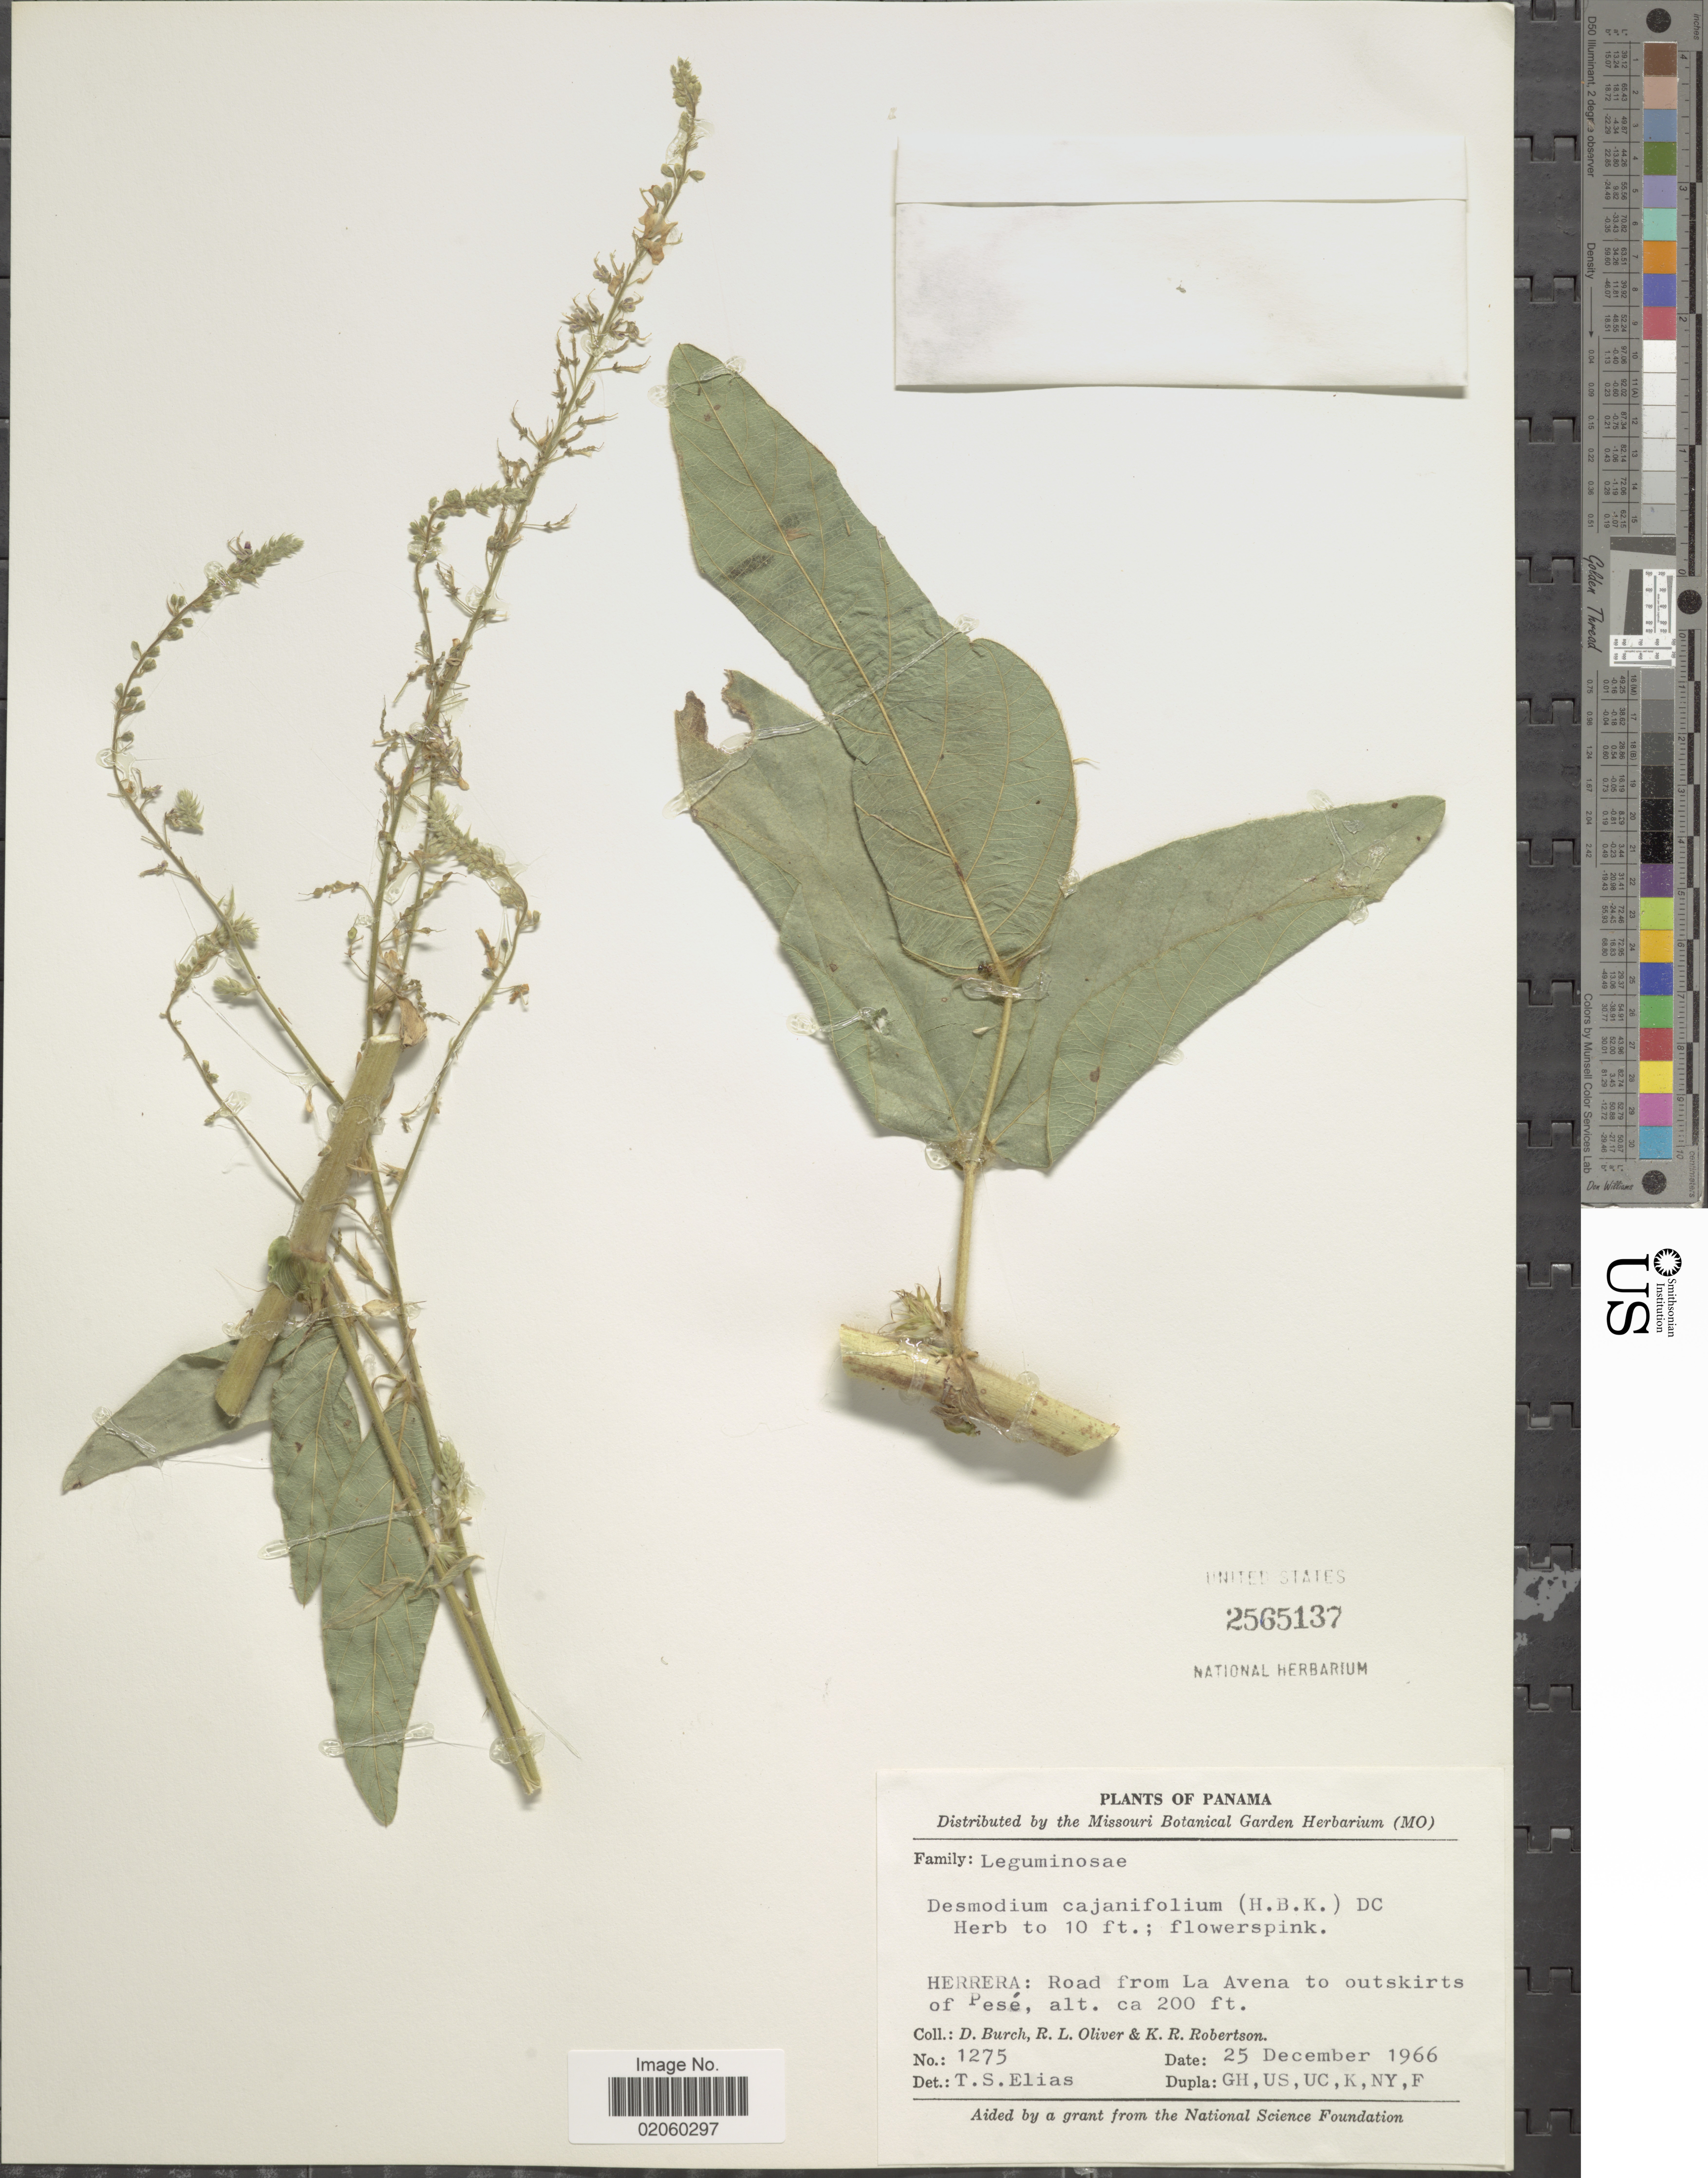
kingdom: Plantae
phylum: Tracheophyta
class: Magnoliopsida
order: Fabales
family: Fabaceae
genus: Desmodium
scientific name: Desmodium cajanifolium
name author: (Kunth) DC.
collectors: D. Burch, R. Oliver & K. Robertson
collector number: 1275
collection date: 1966-12-25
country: Panama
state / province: Herrera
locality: Road from La Avena to outskirts of Pese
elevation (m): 61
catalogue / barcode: US 2565137